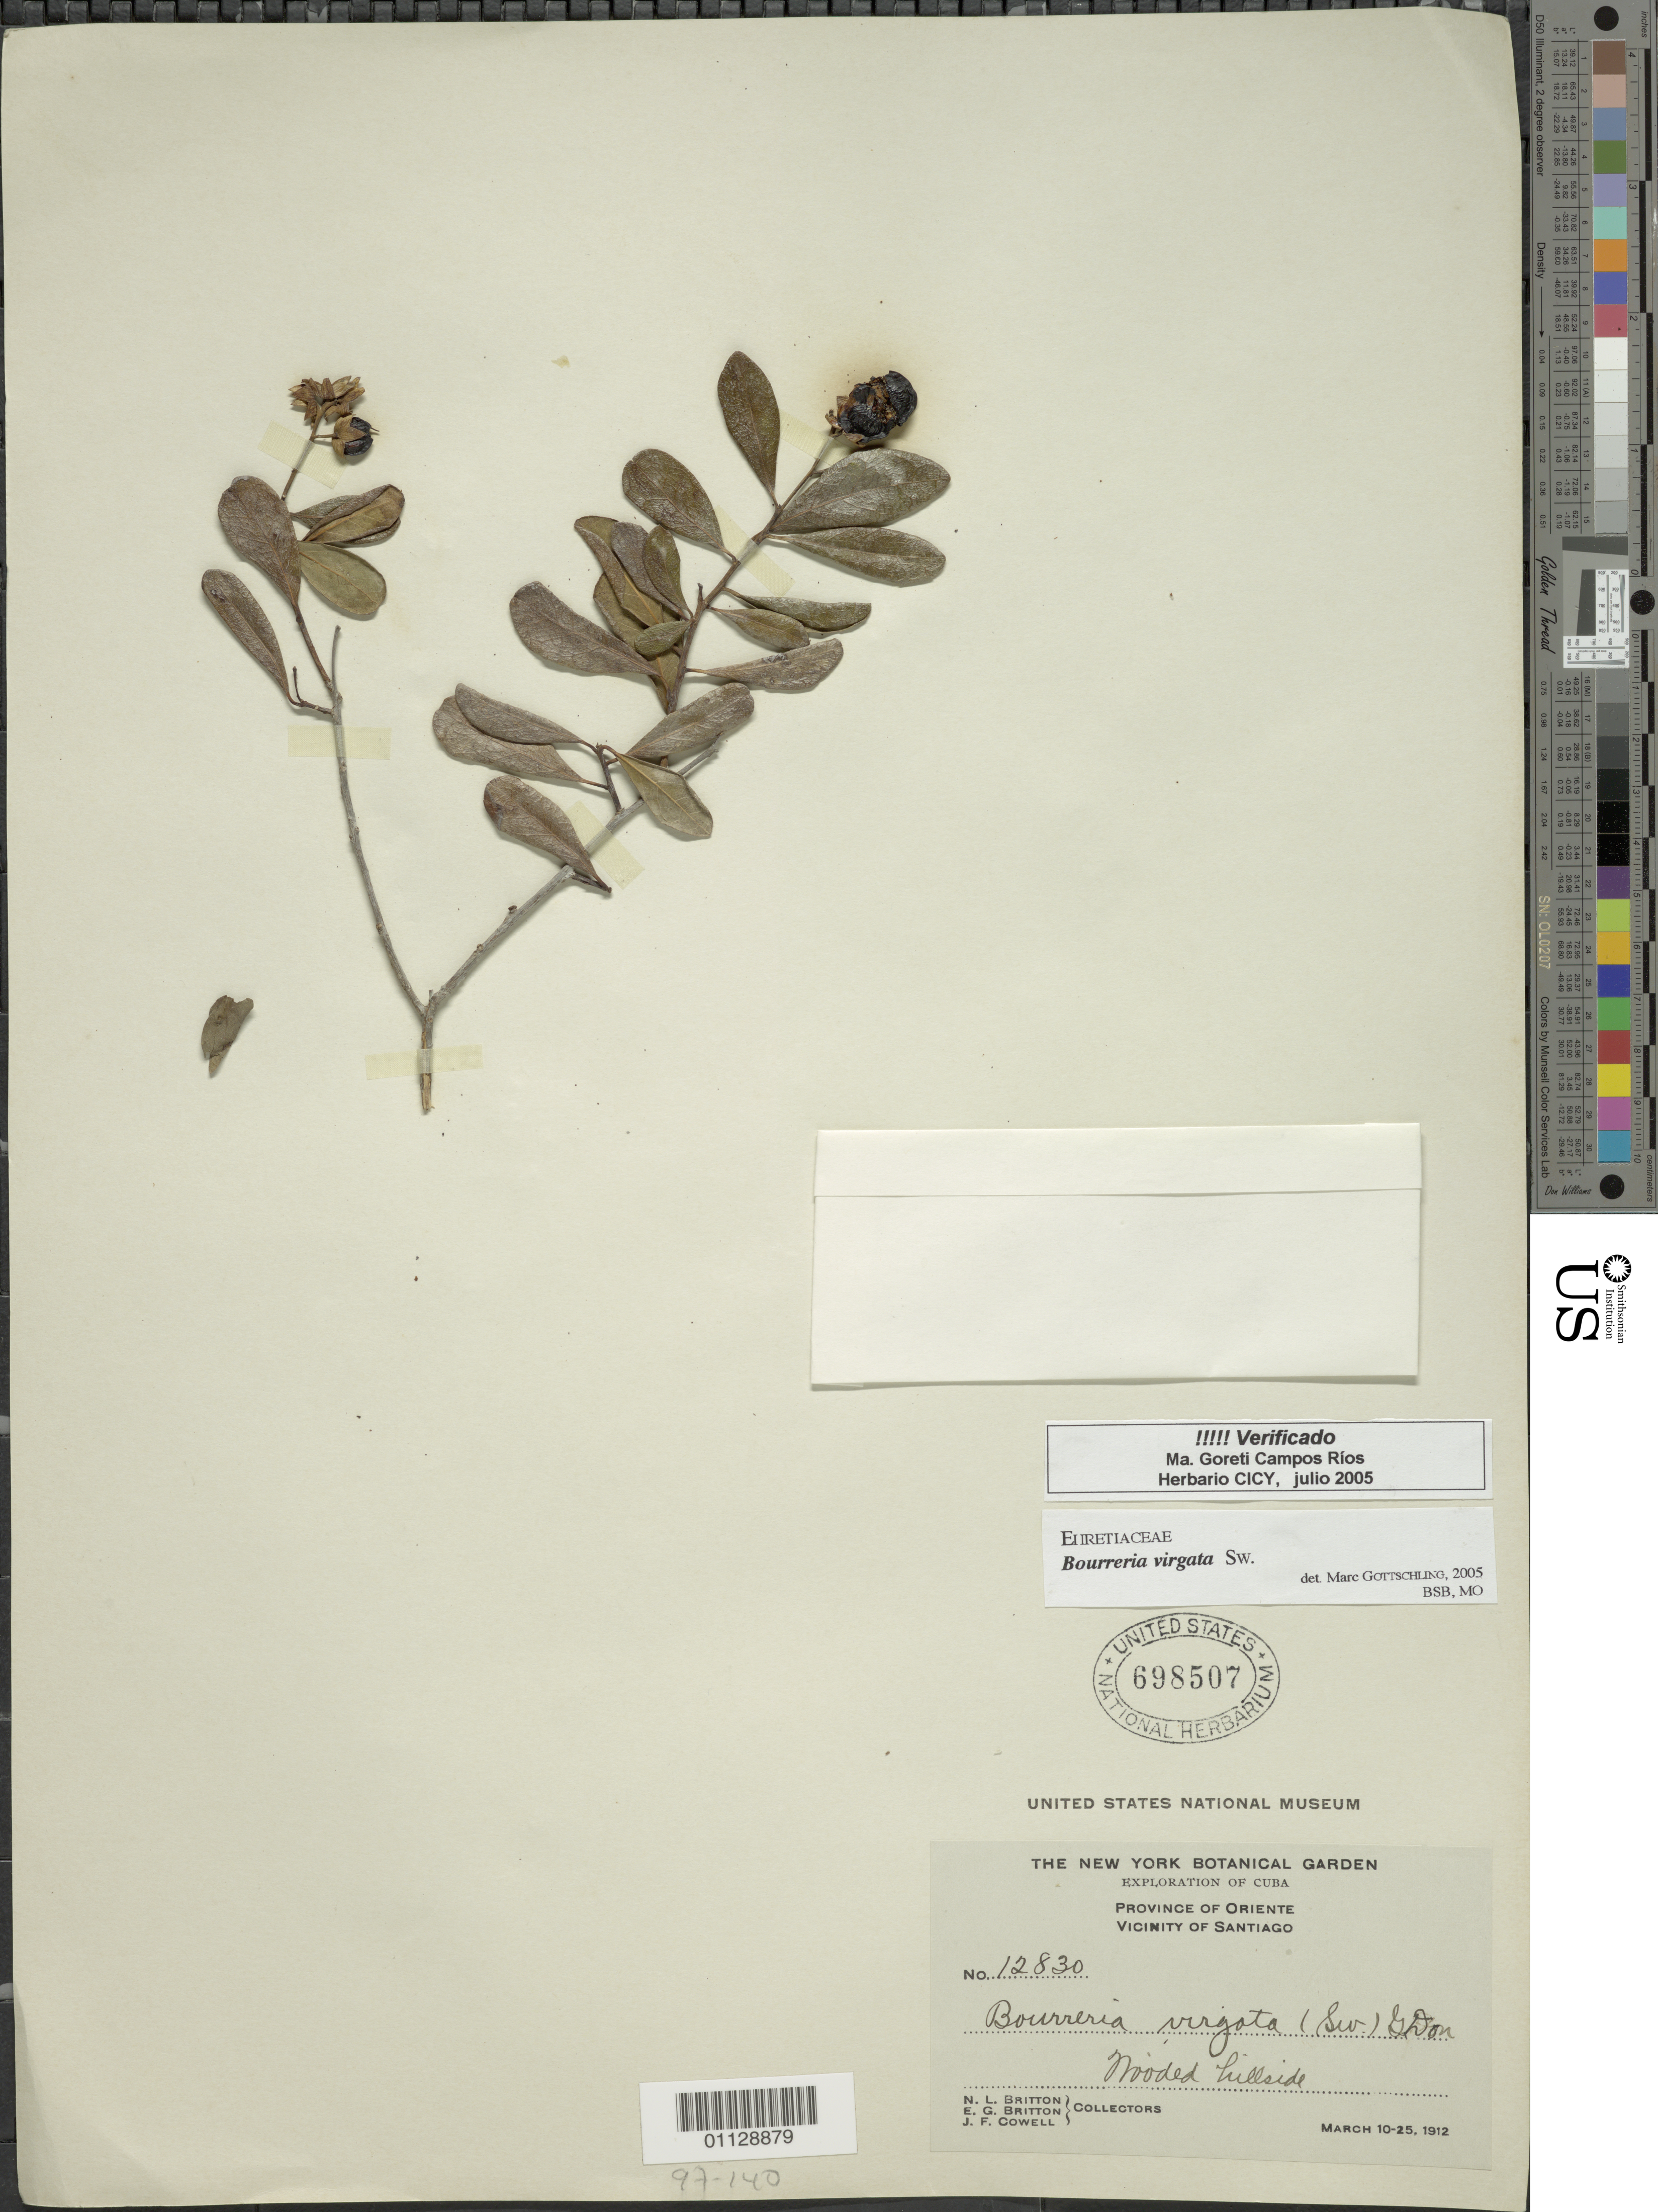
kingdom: Plantae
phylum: Tracheophyta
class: Magnoliopsida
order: Boraginales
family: Ehretiaceae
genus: Bourreria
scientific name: Bourreria virgata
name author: (Sw.) G. Don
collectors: E. G. Britton, N. Britton & J. F. Cowell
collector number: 12830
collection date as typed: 10 Mar 1912 to 25 Mar 1912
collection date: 1912-03-10/1912-03-25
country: Cuba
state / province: Santiago de Cuba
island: Cuba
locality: Wooded hillside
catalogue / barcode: US 698507